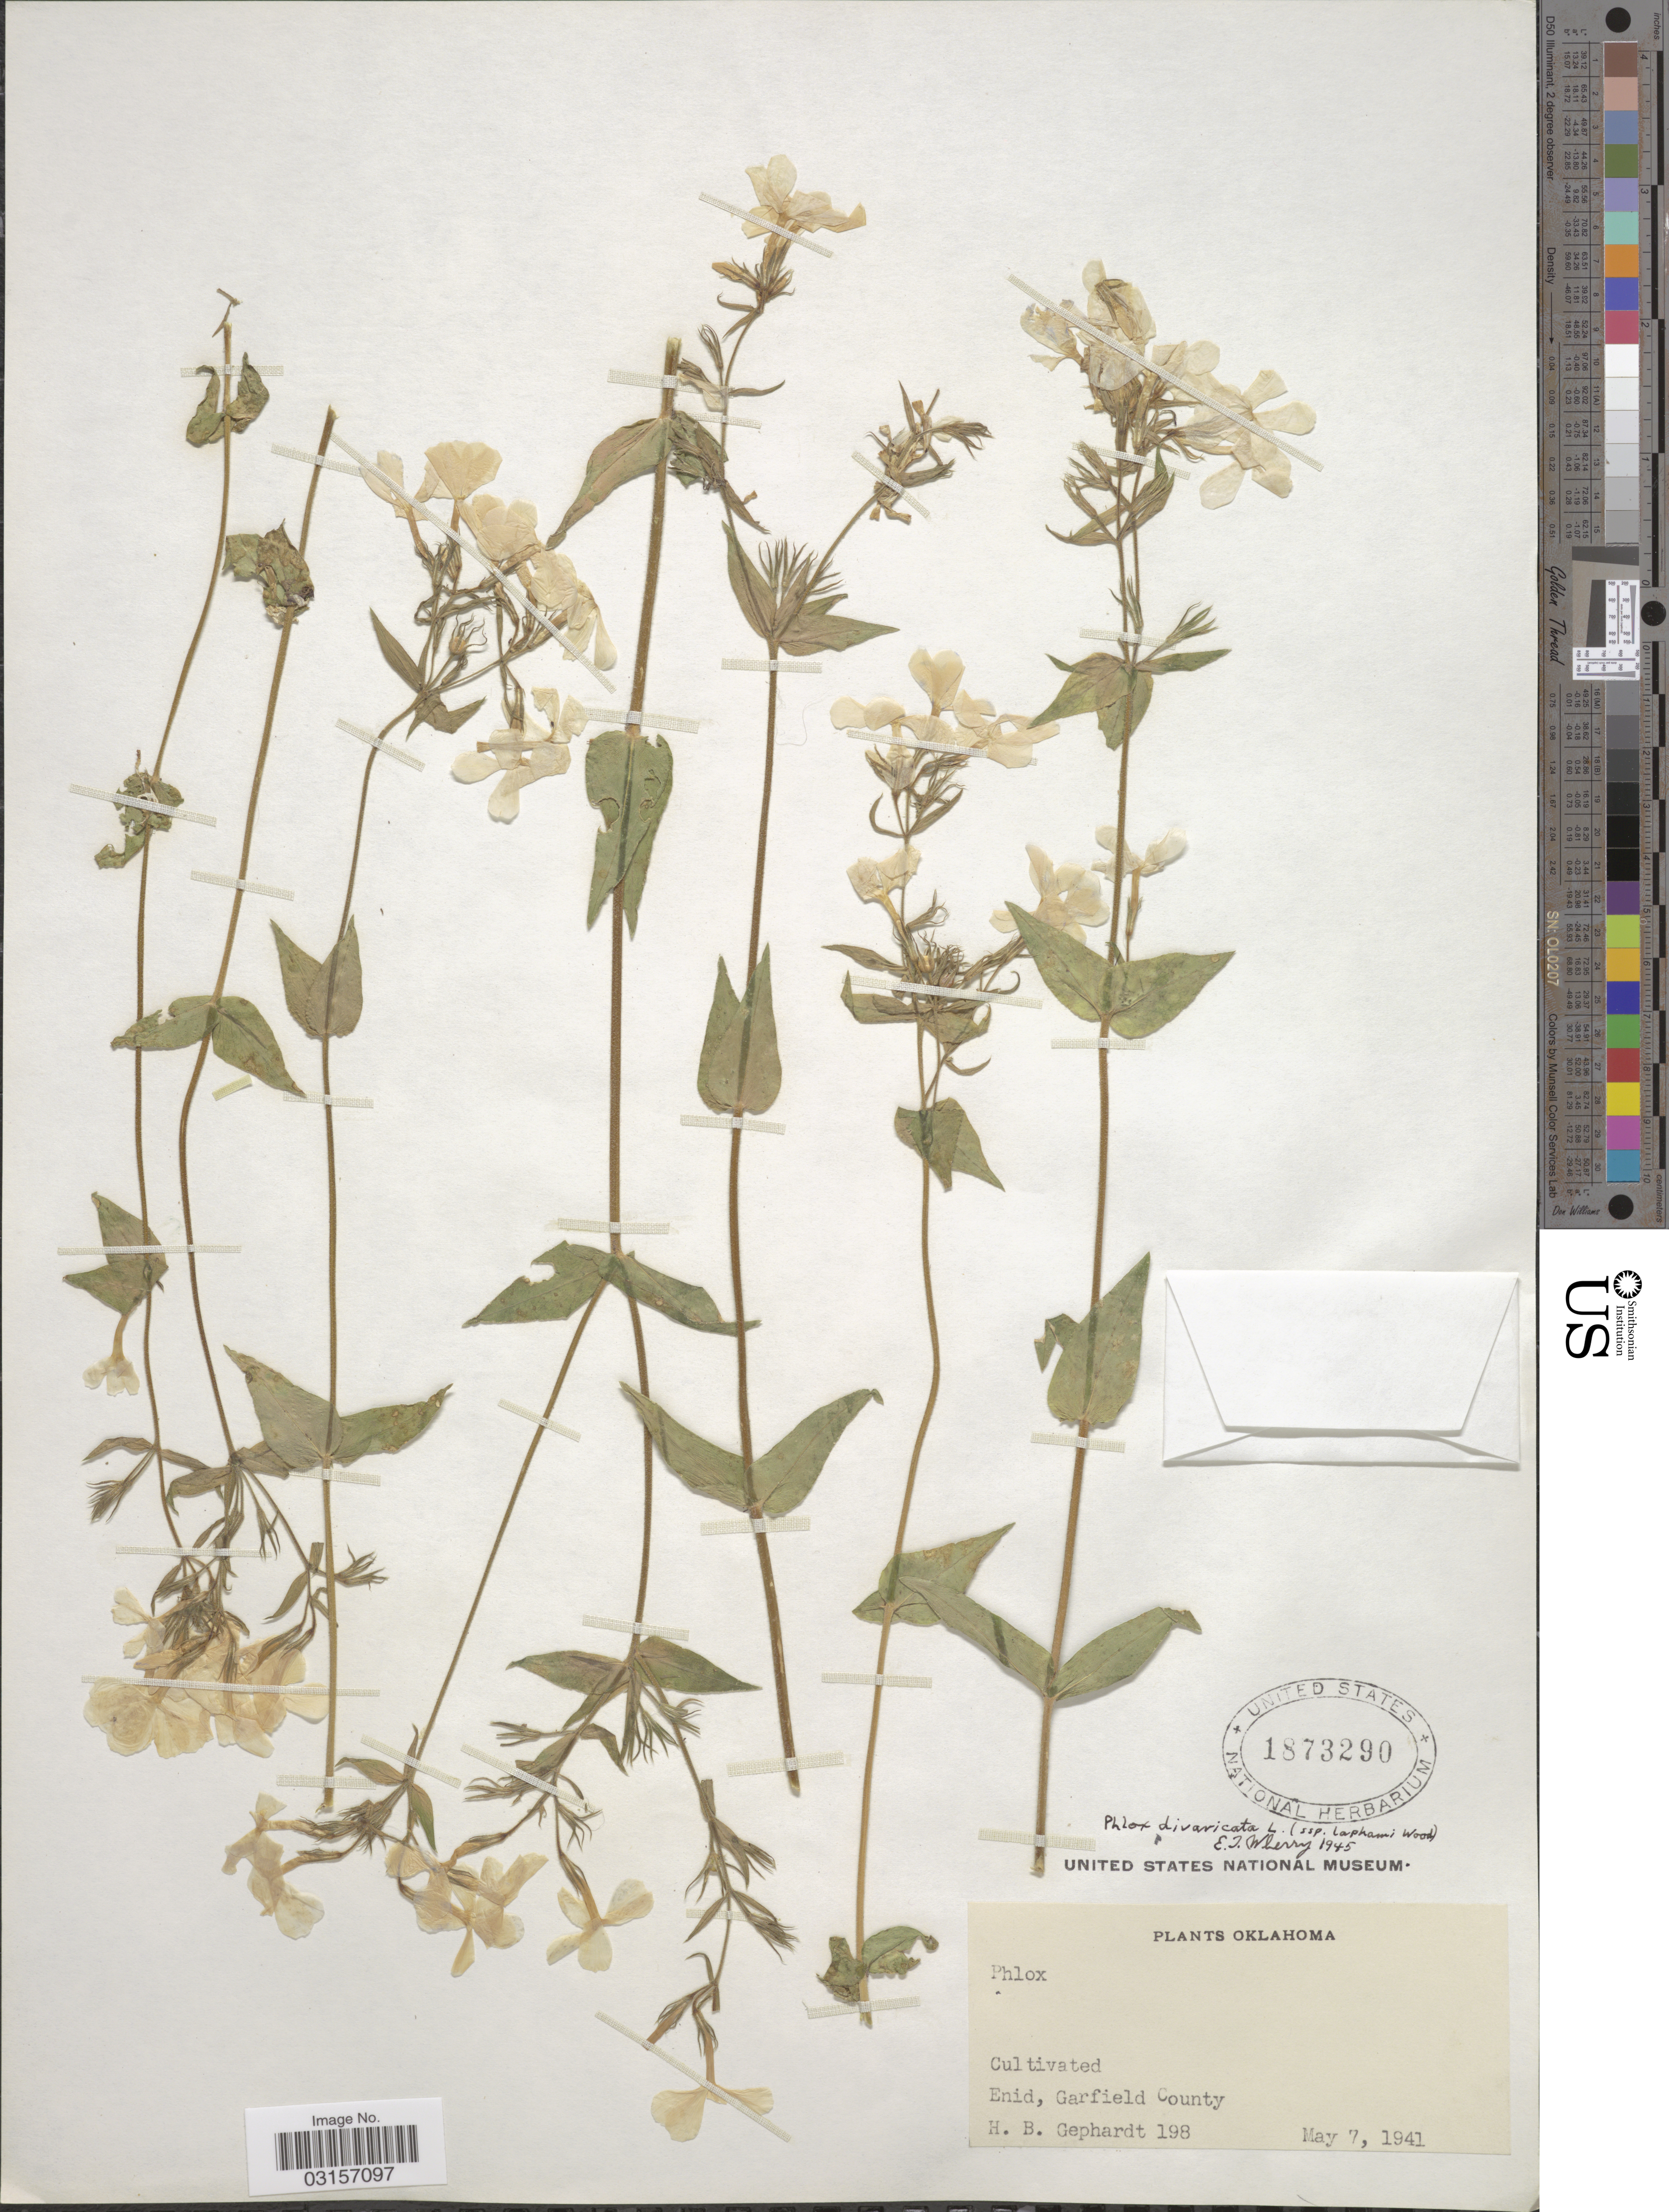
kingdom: Plantae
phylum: Tracheophyta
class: Magnoliopsida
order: Ericales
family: Polemoniaceae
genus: Phlox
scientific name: Phlox divaricata subsp. laphamii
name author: (Alph. Wood) Wherry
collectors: H. Gephardt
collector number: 198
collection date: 1941-05-07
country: United States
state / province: Oklahoma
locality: Enid, Garfield County.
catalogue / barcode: US 1873290